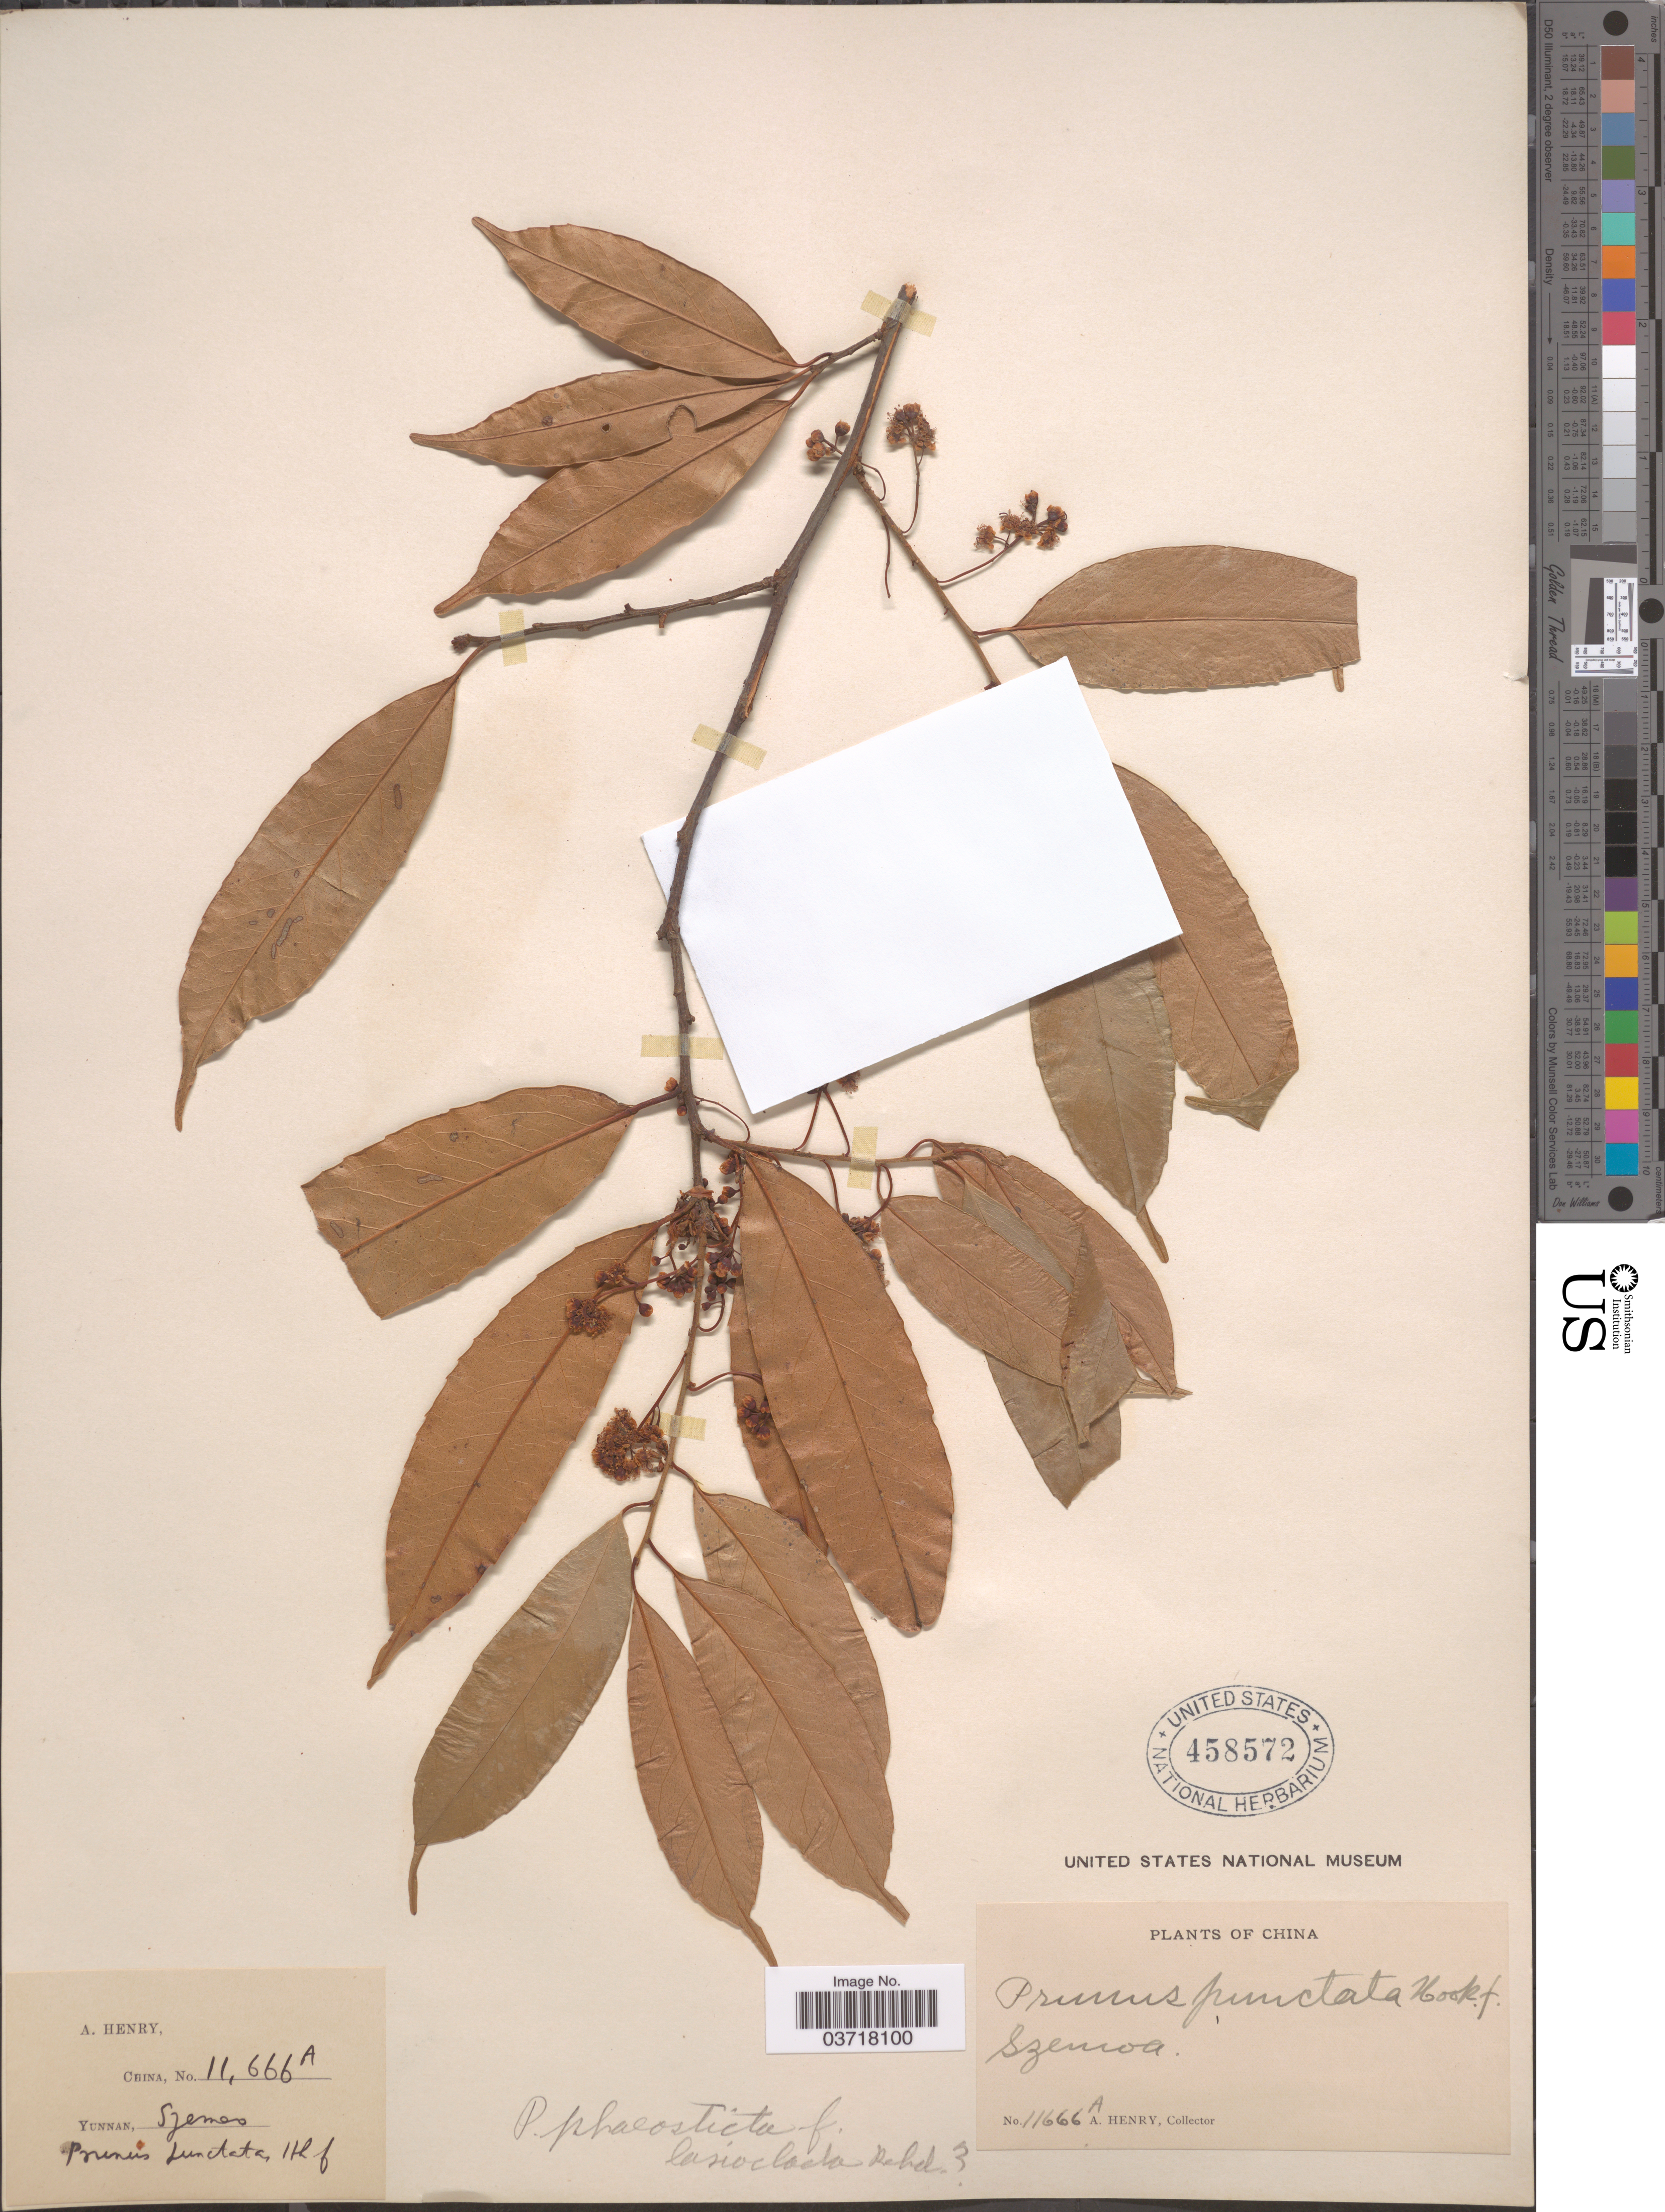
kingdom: Plantae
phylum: Tracheophyta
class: Magnoliopsida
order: Rosales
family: Rosaceae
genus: Prunus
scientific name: Prunus phaeosticta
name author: (Hance) Maxim.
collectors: A. Henry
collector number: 11666 A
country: China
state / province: Yunnan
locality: Szemao.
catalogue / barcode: US 458572